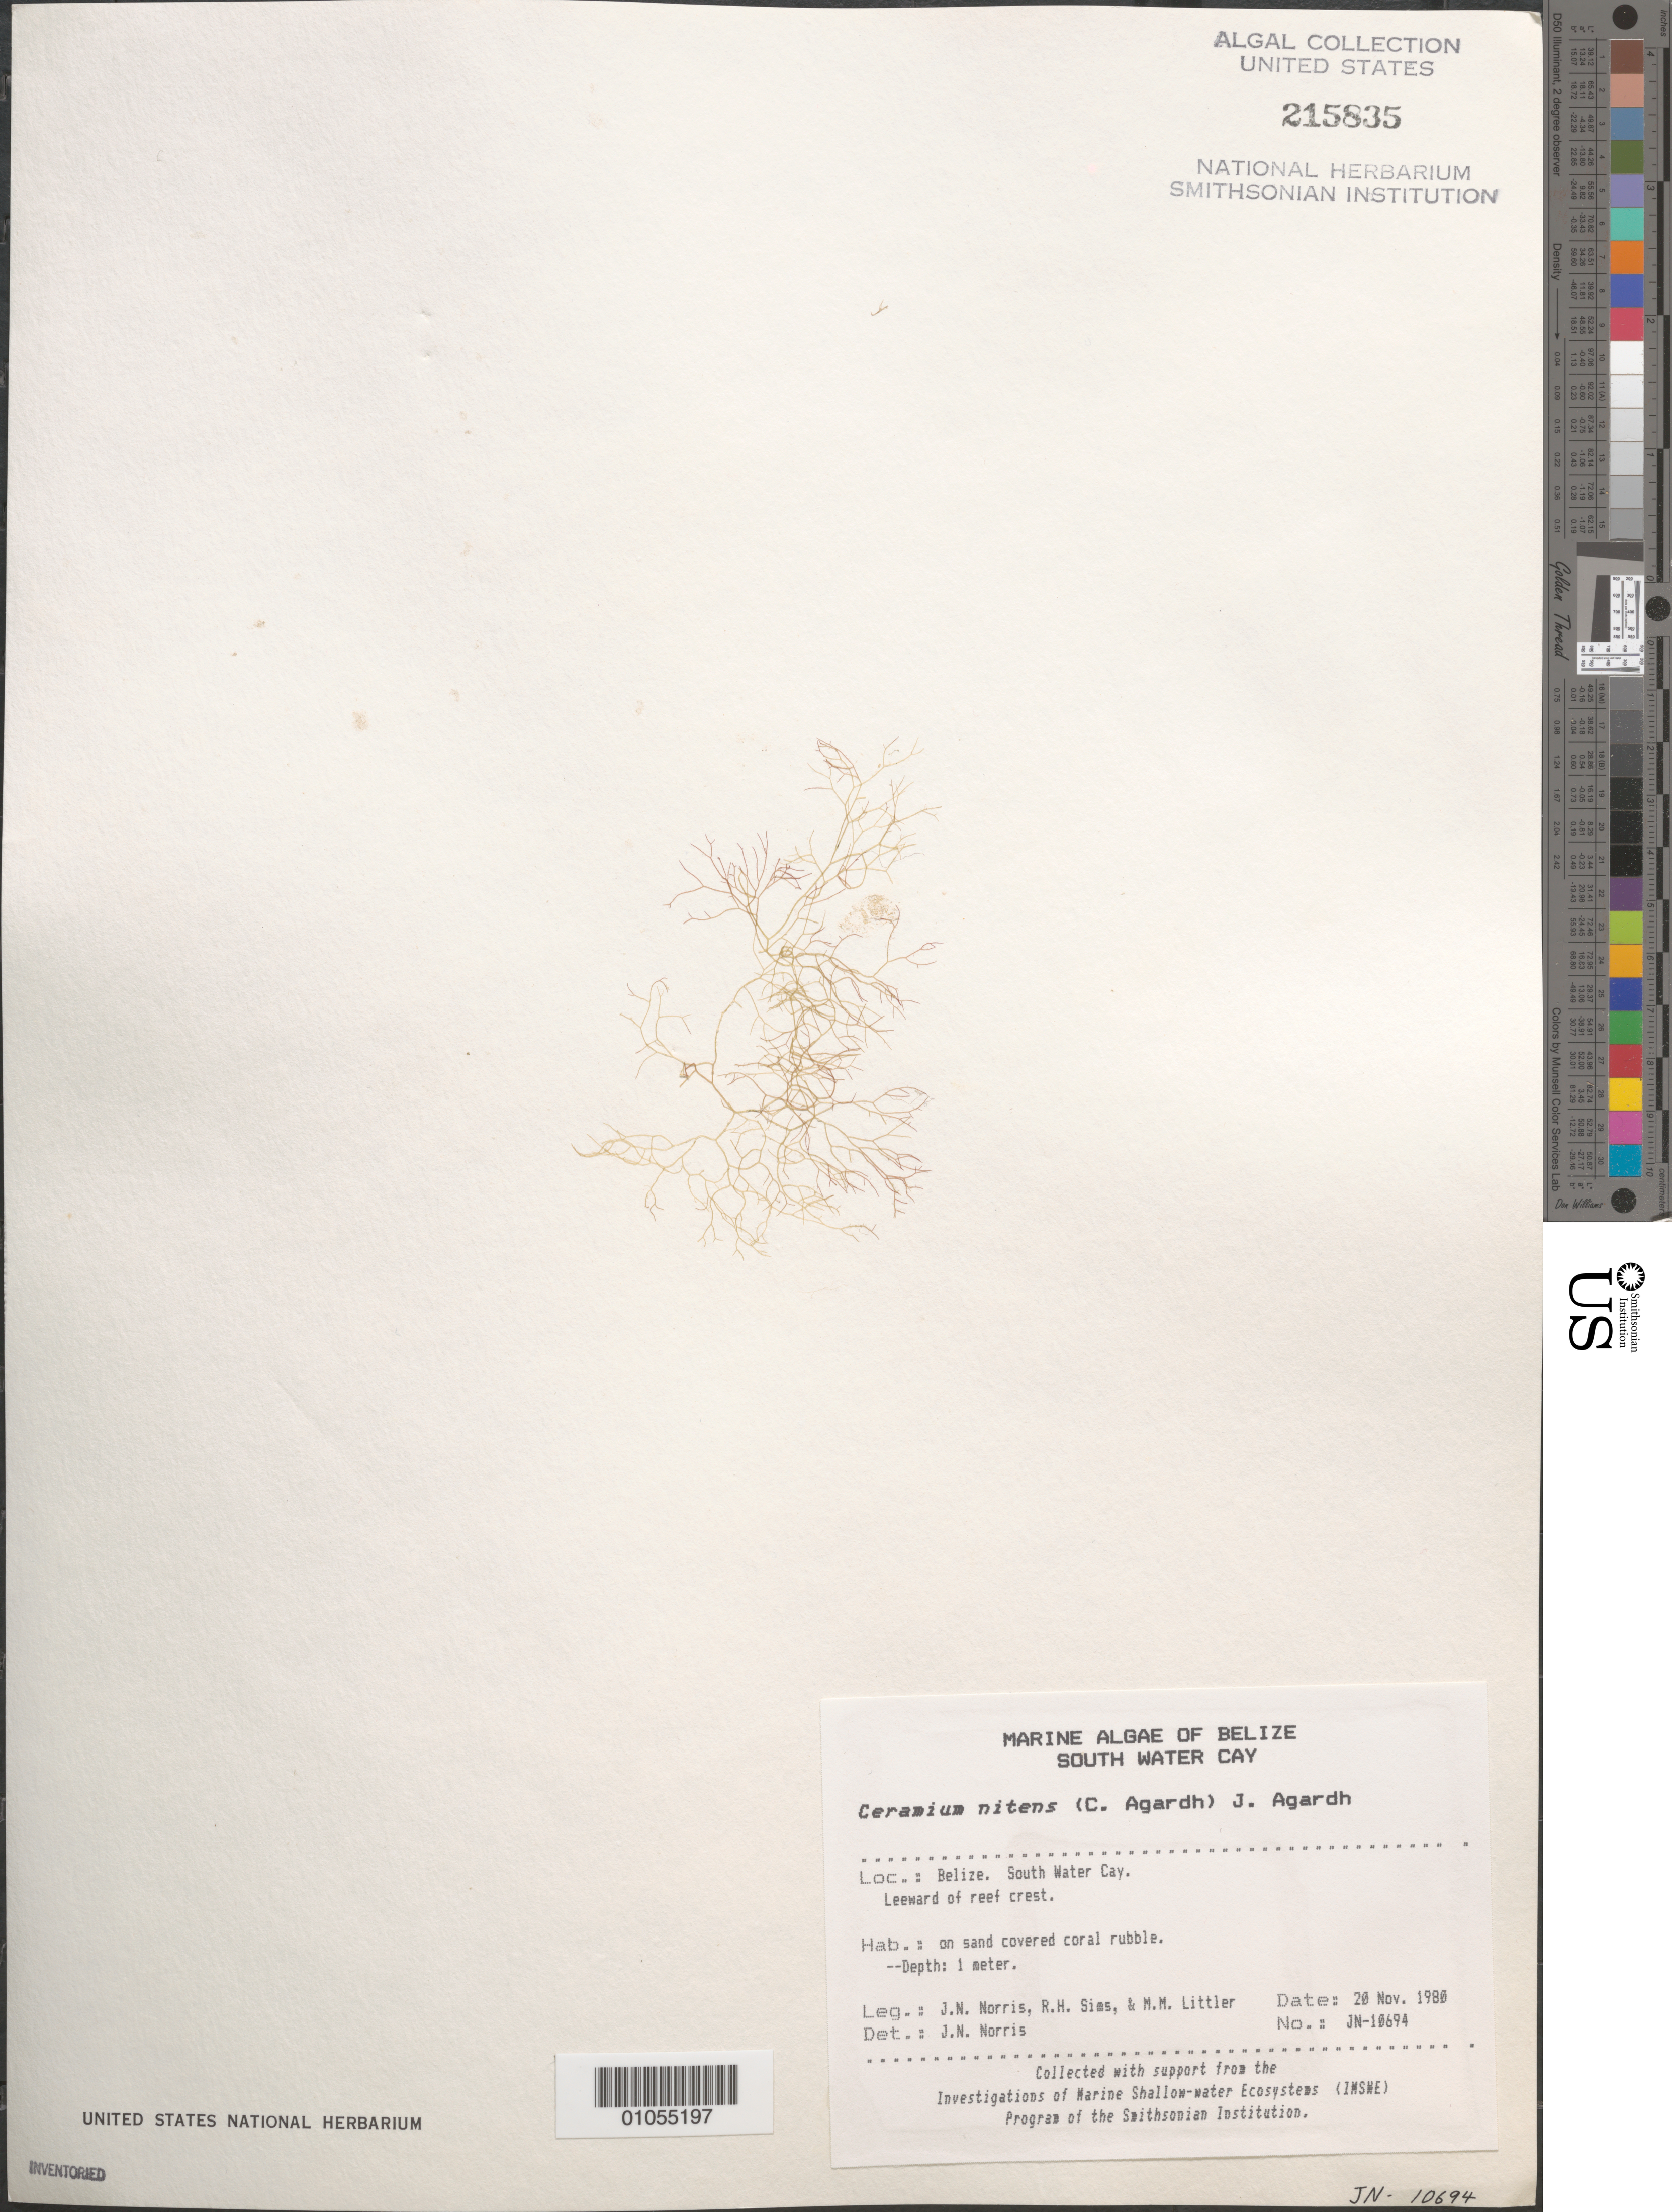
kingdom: Plantae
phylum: Rhodophyta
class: Florideophyceae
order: Ceramiales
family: Ceramiaceae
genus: Ceramium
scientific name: Ceramium nitens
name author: (C. Agardh) J. Agardh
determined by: Norris, James N.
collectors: J. N. Norris, R. H. Sims & M. M. Littler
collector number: JN-10694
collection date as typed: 20 Nov 1980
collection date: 1980-11-20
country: Belize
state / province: Stann Creek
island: South Water Cay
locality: Leeward of reef crest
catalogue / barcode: US 215835